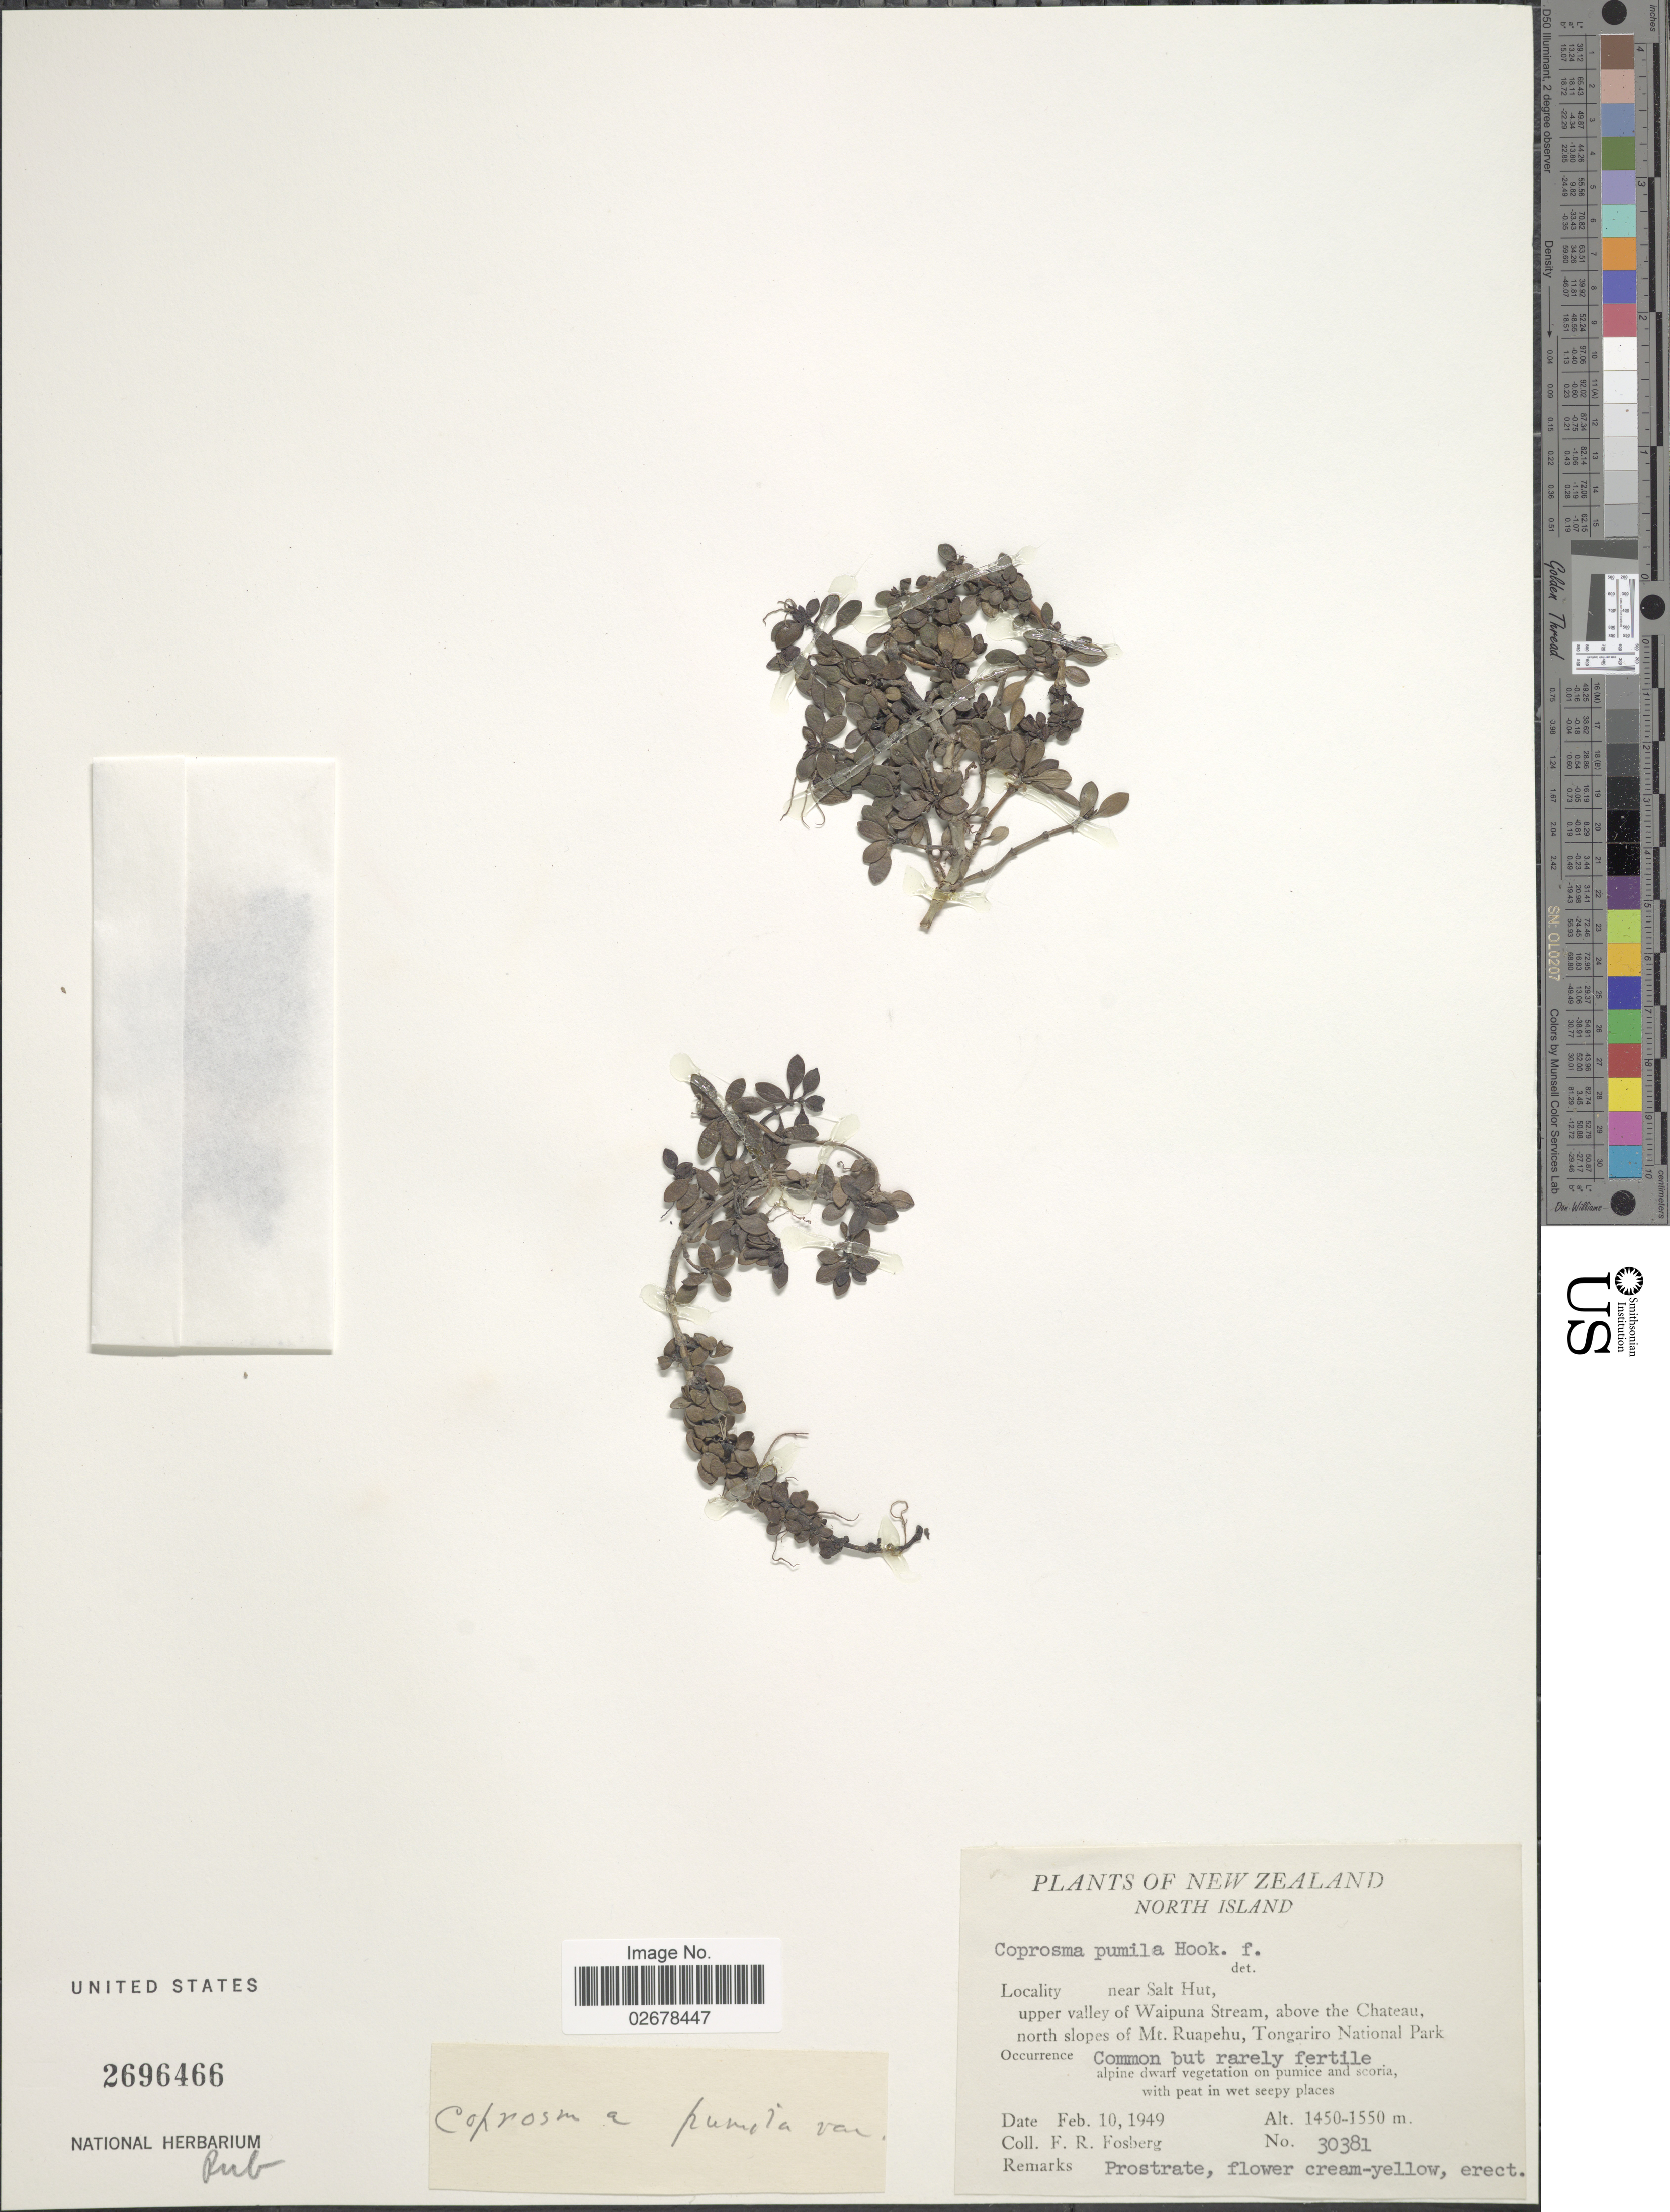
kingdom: Plantae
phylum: Tracheophyta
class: Magnoliopsida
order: Gentianales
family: Rubiaceae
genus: Coprosma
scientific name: Coprosma pumila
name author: Hook. f.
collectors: F. R. Fosberg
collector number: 30381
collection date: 1949-02-10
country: New Zealand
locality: North Island, near Salt Hut, upper valley of Waipuna Stream, above the Chateau, north slopes of Mt. Ruapehu, Tongariro National Park.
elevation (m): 1450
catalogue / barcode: US 2696466